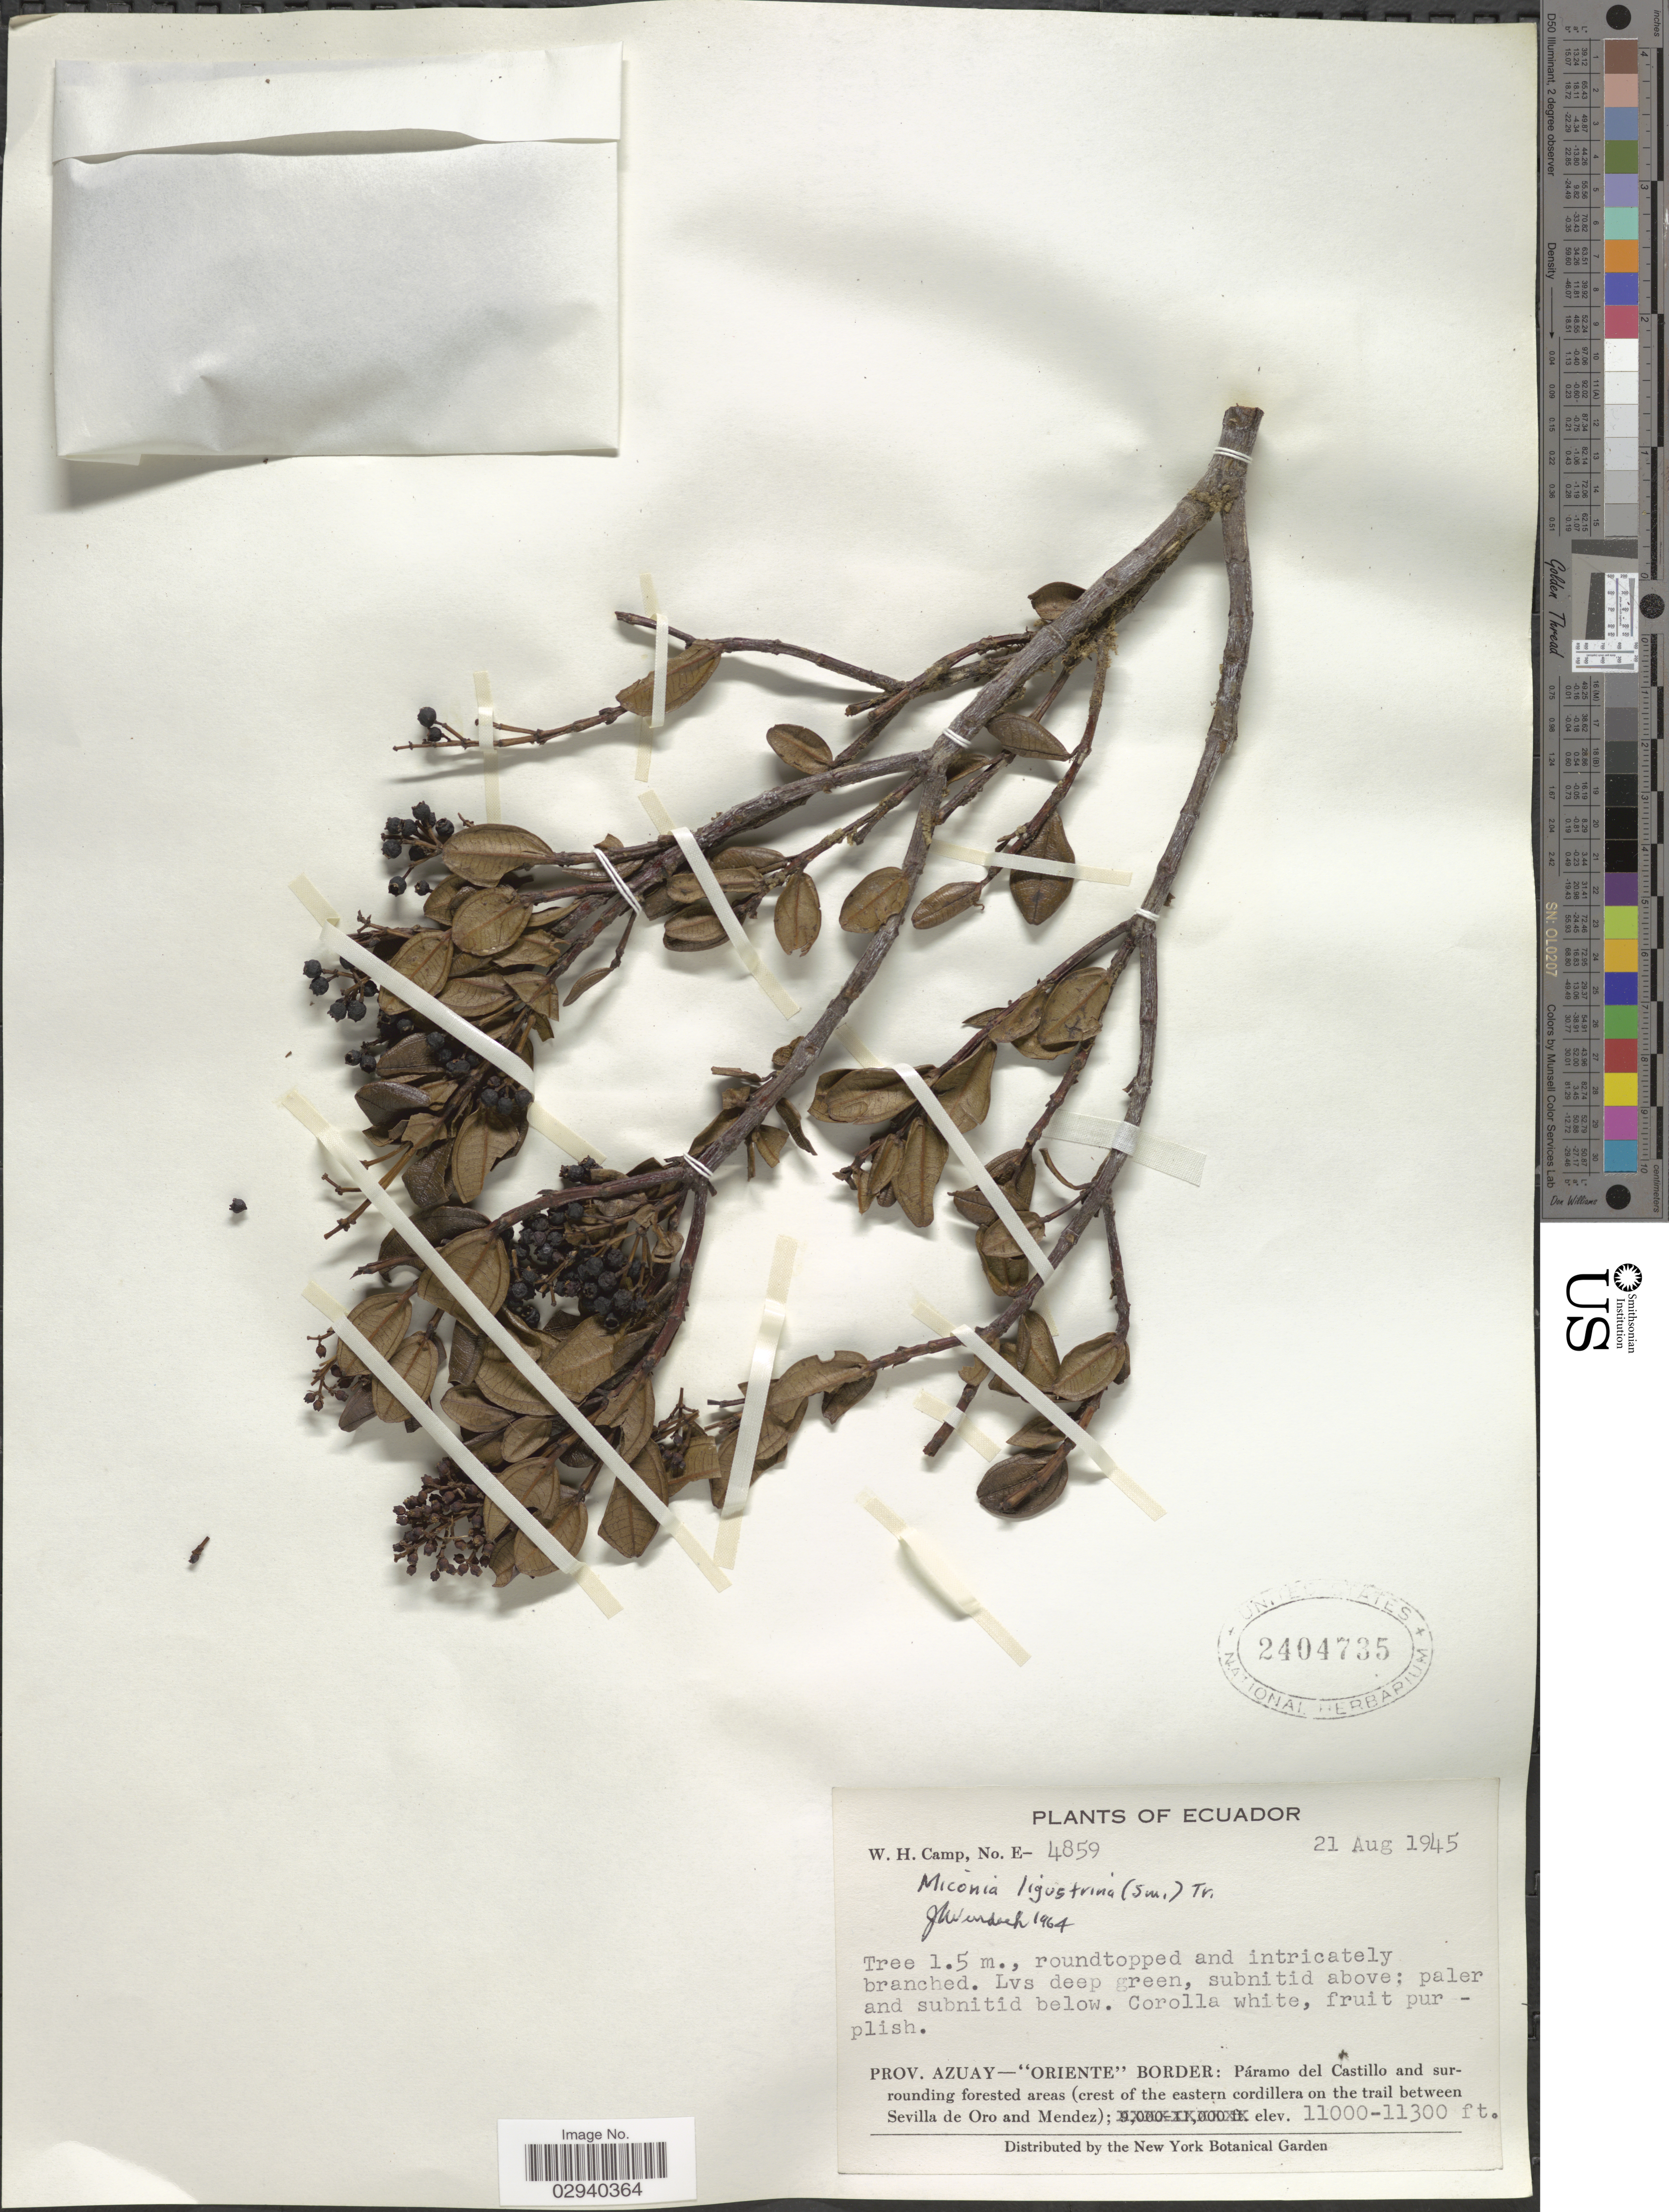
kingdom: Plantae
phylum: Tracheophyta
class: Magnoliopsida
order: Myrtales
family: Melastomataceae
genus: Miconia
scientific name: Miconia ligustrina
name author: (Sw.) Triana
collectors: W. H. Camp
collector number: E-4859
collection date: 1945-08-21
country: Ecuador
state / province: Azuay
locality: Oriente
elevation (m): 3353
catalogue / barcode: US 2404735